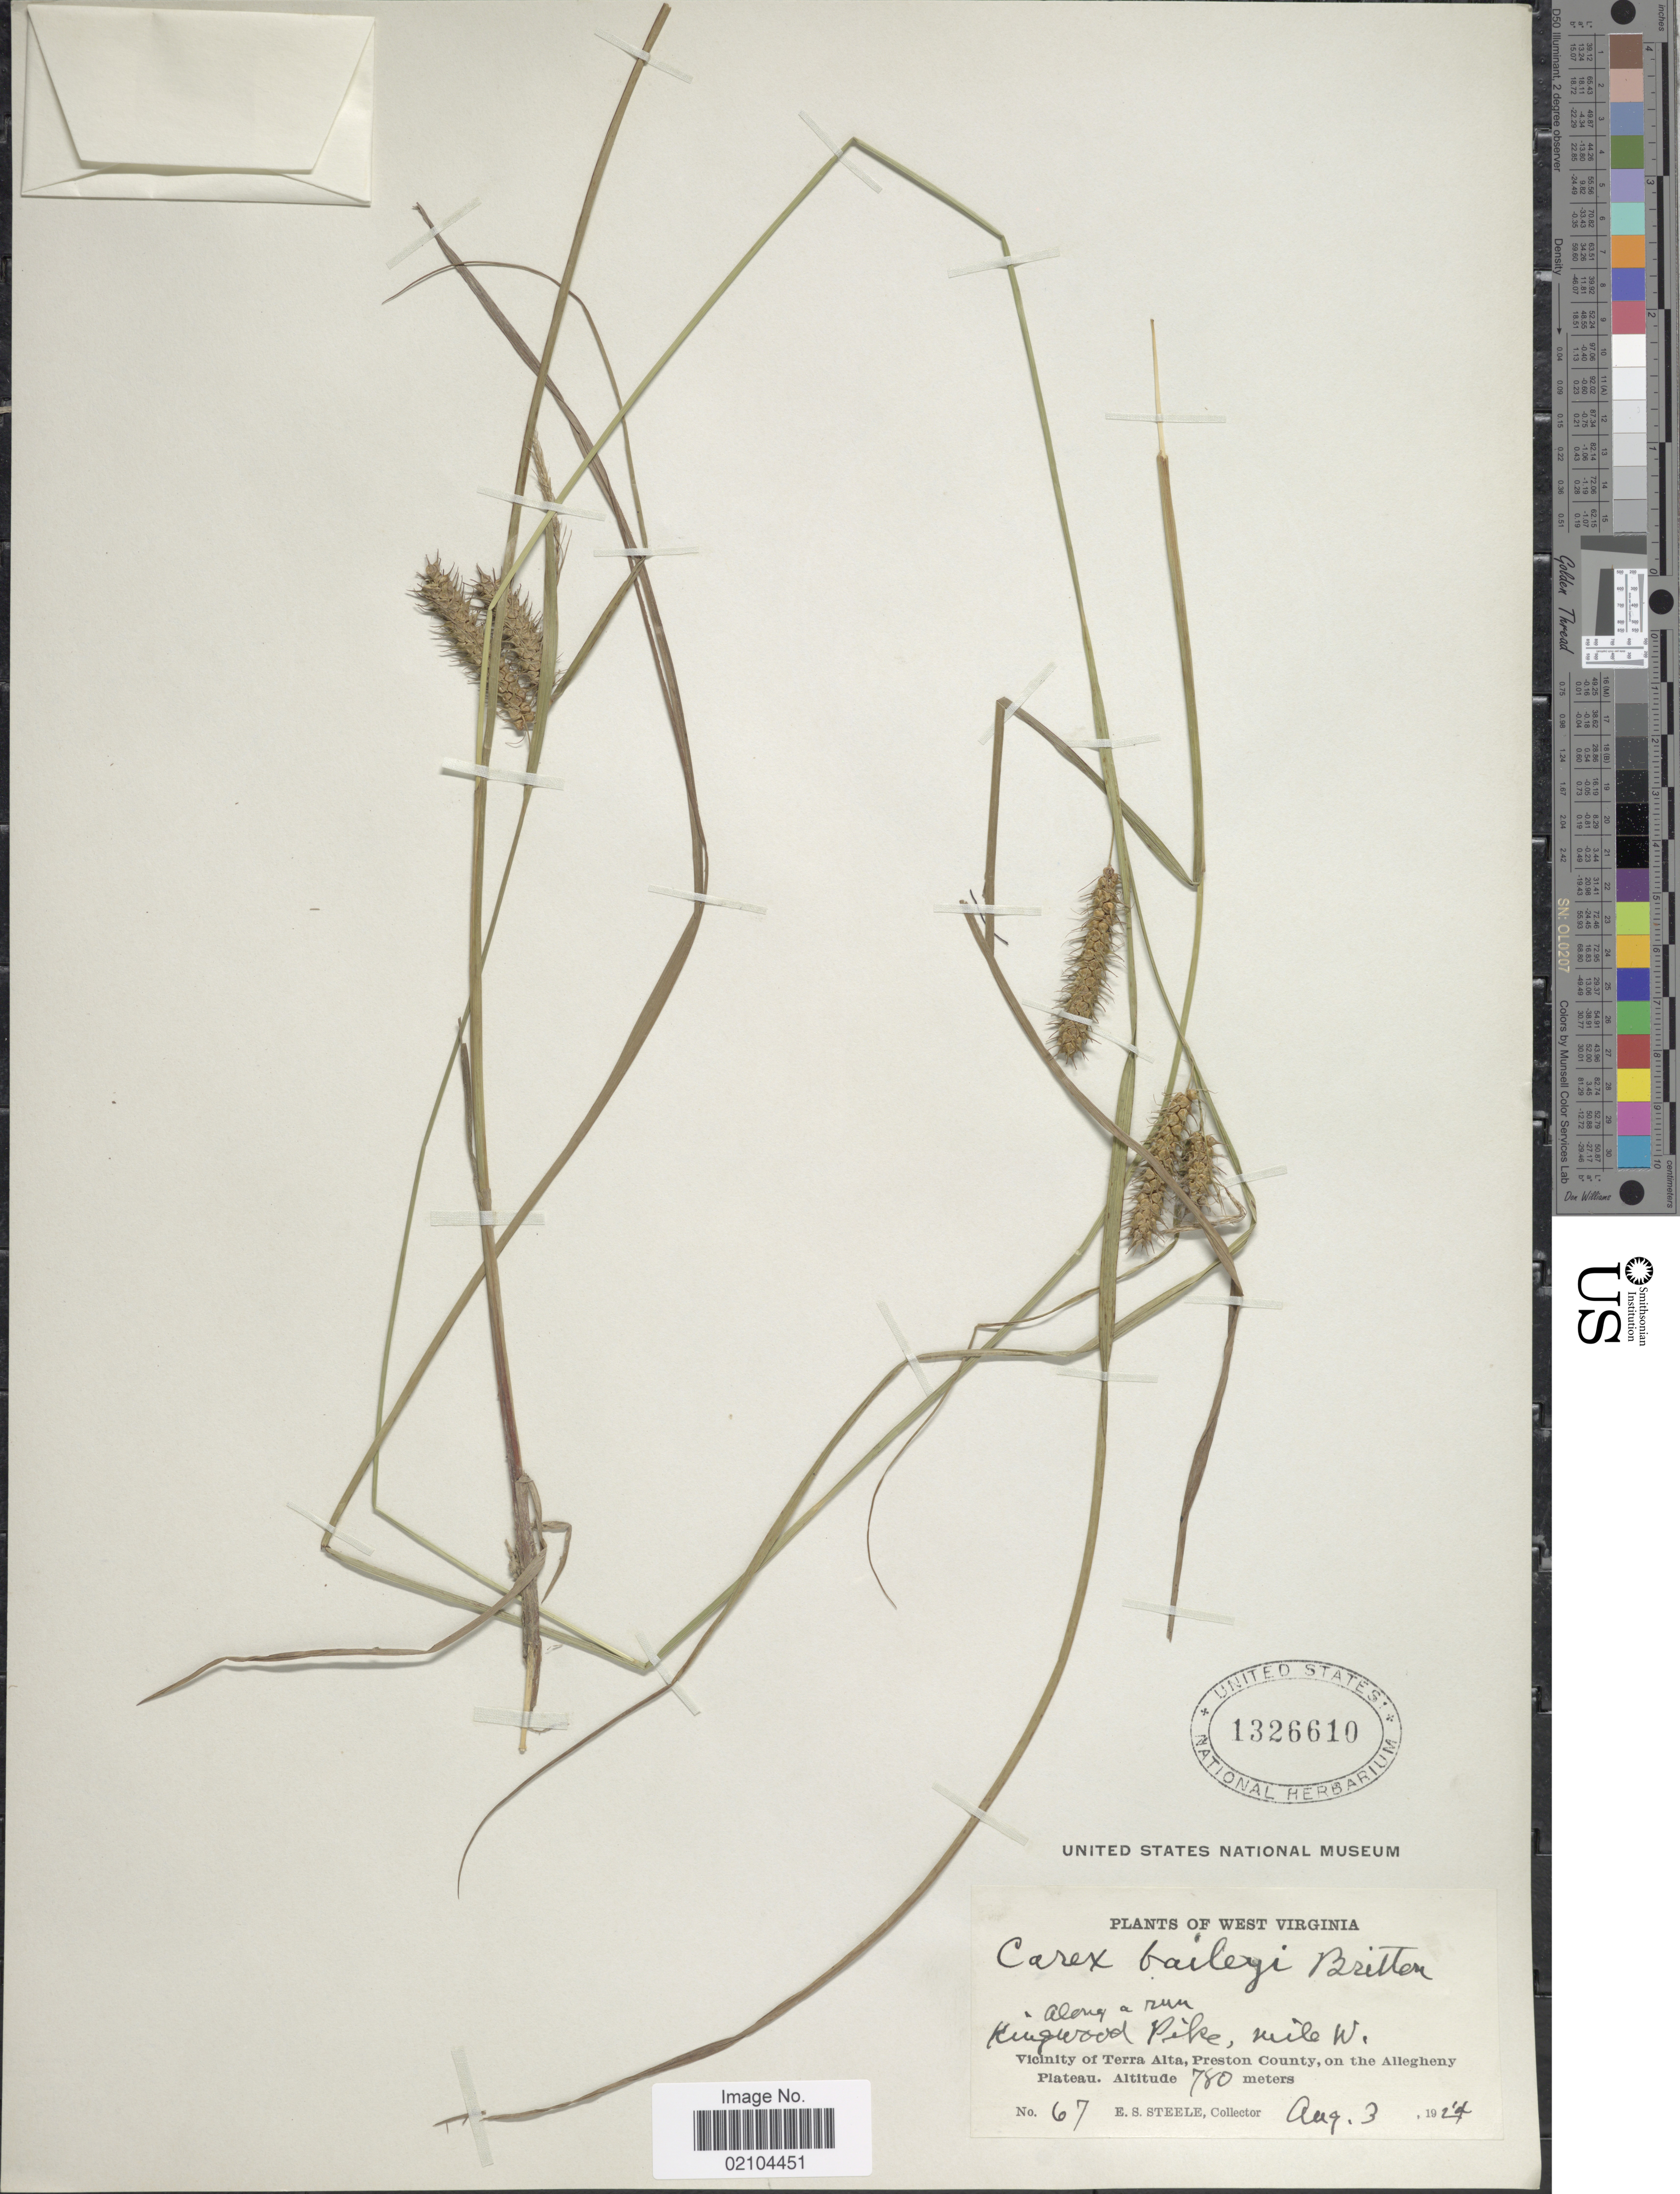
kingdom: Plantae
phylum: Tracheophyta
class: Liliopsida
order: Poales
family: Cyperaceae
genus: Carex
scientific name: Carex baileyi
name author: Britton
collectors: E. Steele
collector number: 67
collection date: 1924-08-03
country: United States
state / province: West Virginia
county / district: Preston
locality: Along a run, Kingwood Pike, mile W., Vicinity of Terra Alta, on the Allegheny Plateau.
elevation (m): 780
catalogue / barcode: US 1326610